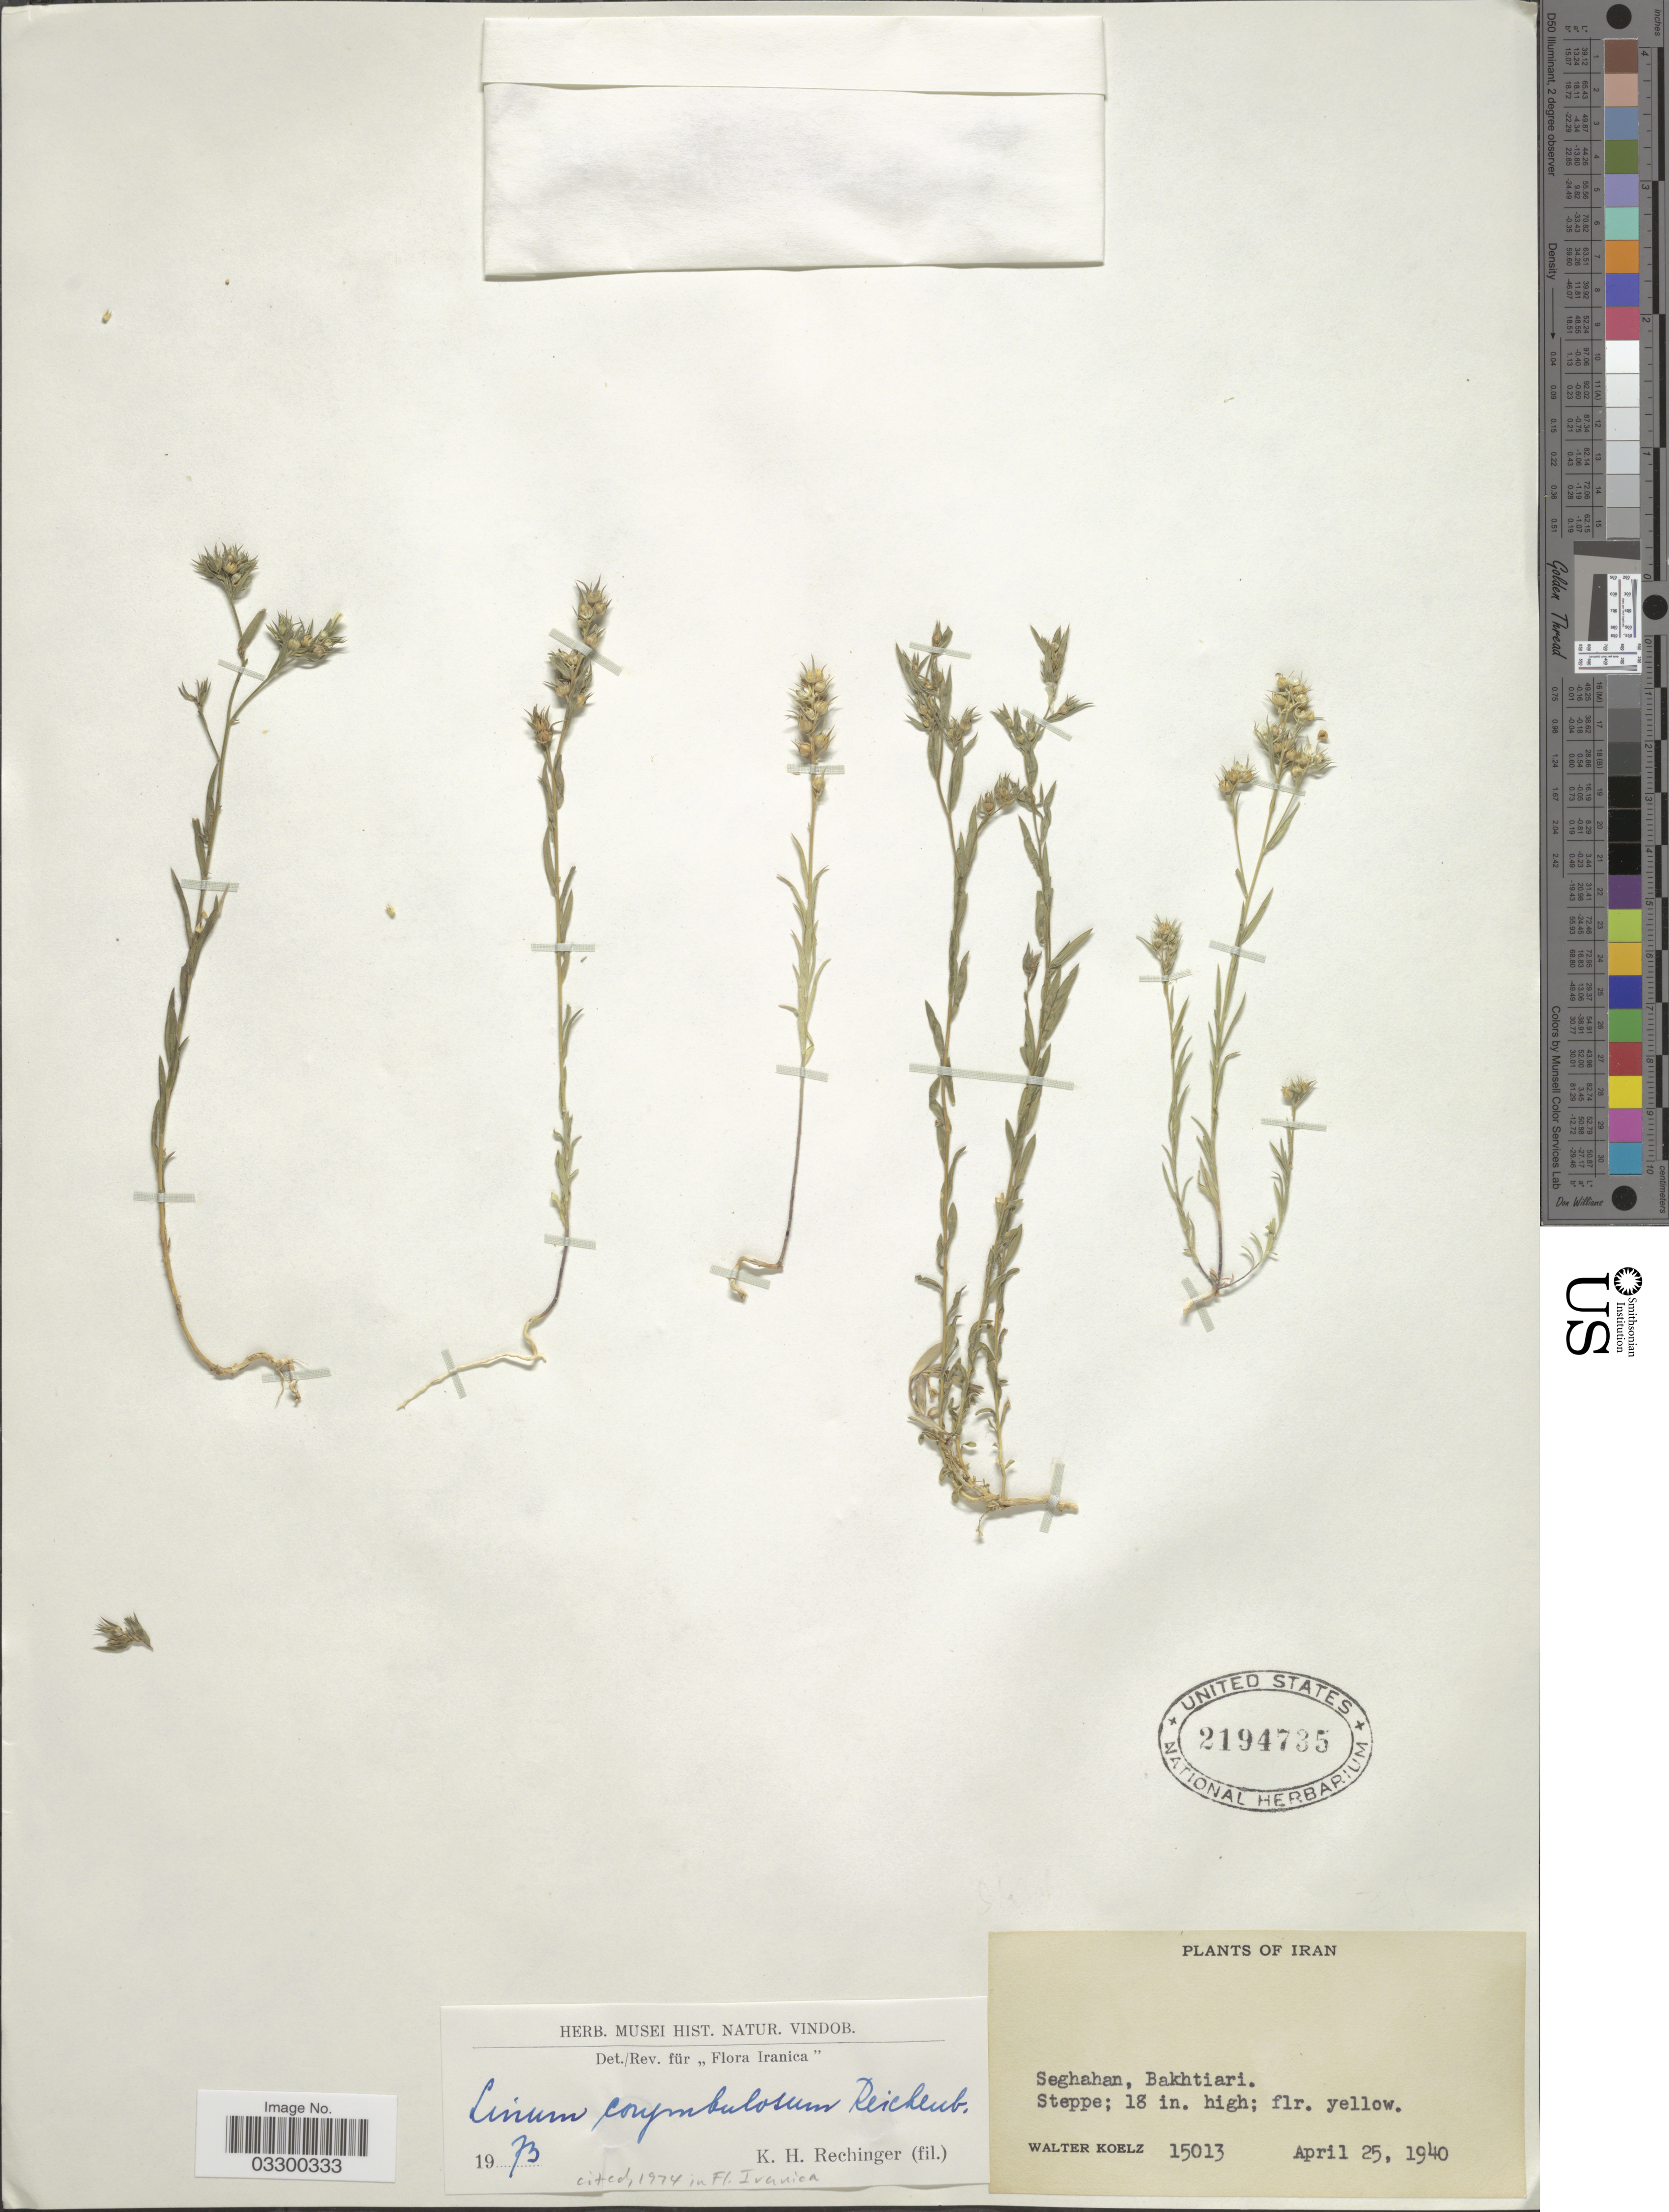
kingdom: Plantae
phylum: Tracheophyta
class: Magnoliopsida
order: Malpighiales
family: Linaceae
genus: Linum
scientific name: Linum corymbulosum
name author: Rchb.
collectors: W. N. Koelz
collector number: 15013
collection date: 1940-04-25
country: Iran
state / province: Chahar Mahaal and Bakhtiari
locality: Seghahan, Bakhtiari.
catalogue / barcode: US 2194735